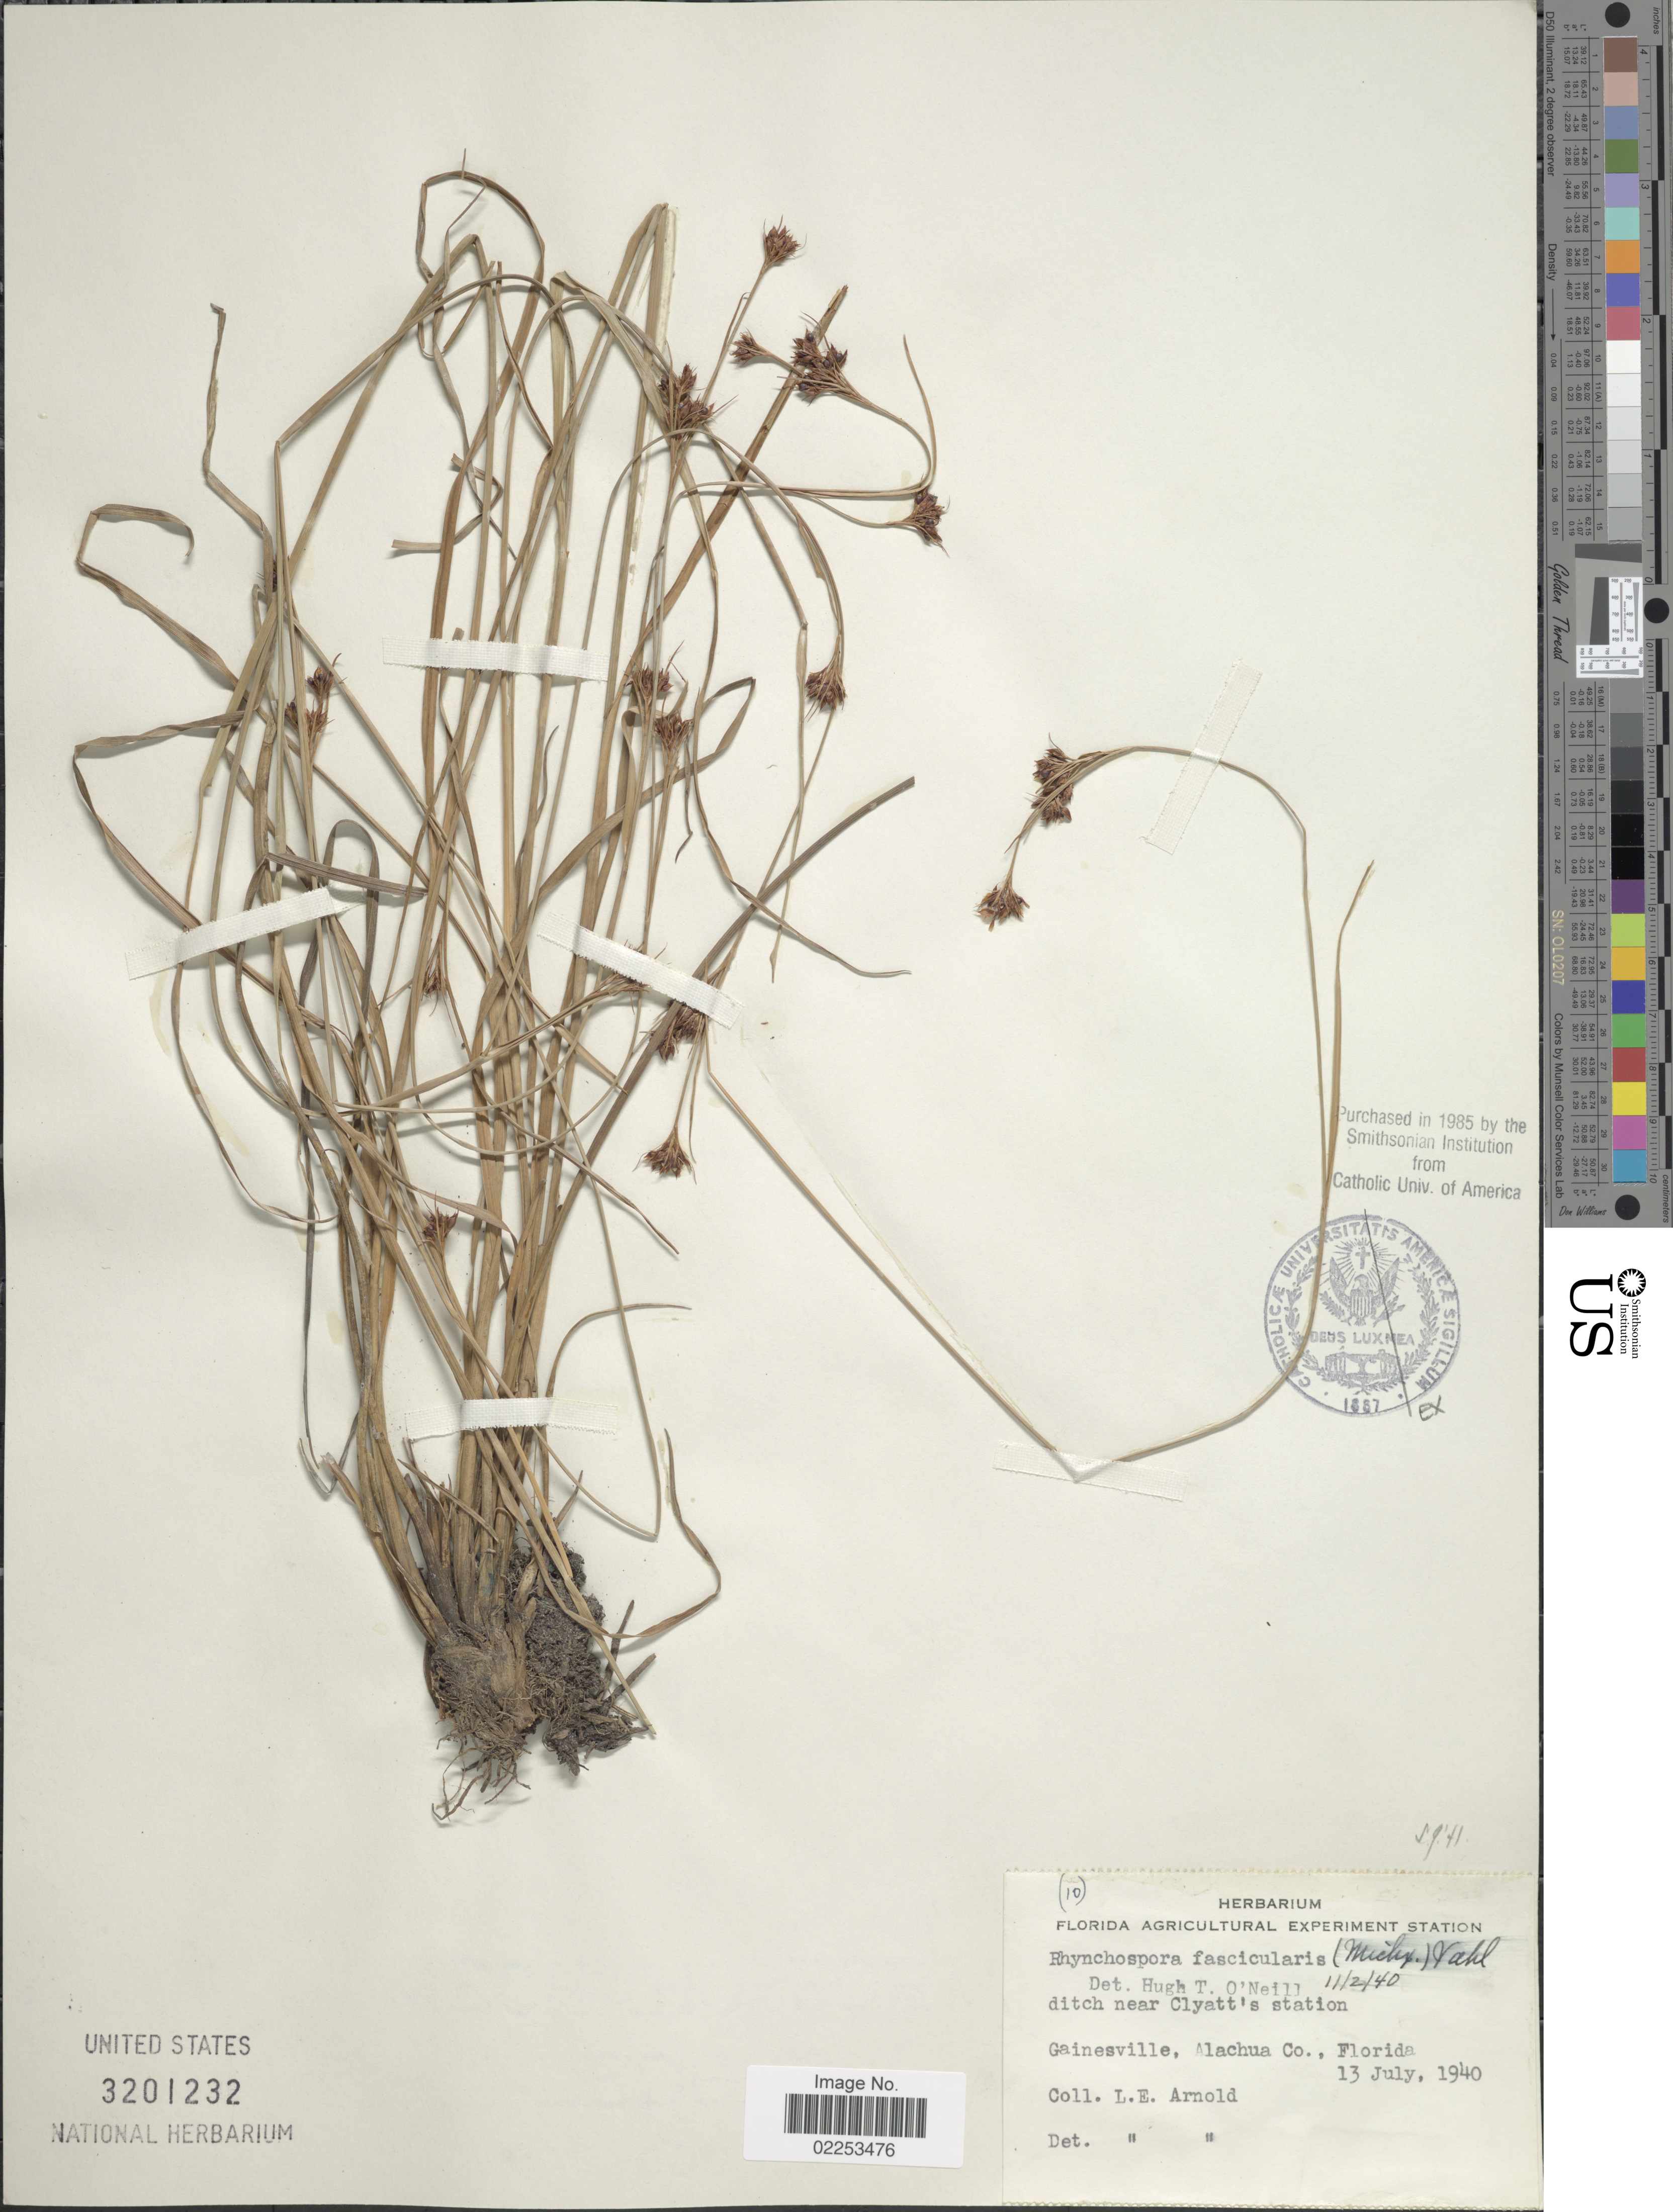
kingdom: Plantae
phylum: Tracheophyta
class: Liliopsida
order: Poales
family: Cyperaceae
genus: Rhynchospora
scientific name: Rhynchospora fascicularis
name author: (Michx.) Vahl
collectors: L. E. Arnold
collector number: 10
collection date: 1940-07-13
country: United States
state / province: Florida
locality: Ditch near Clyatt's station, Gainesville, Alachua Co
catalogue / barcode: US 3201232